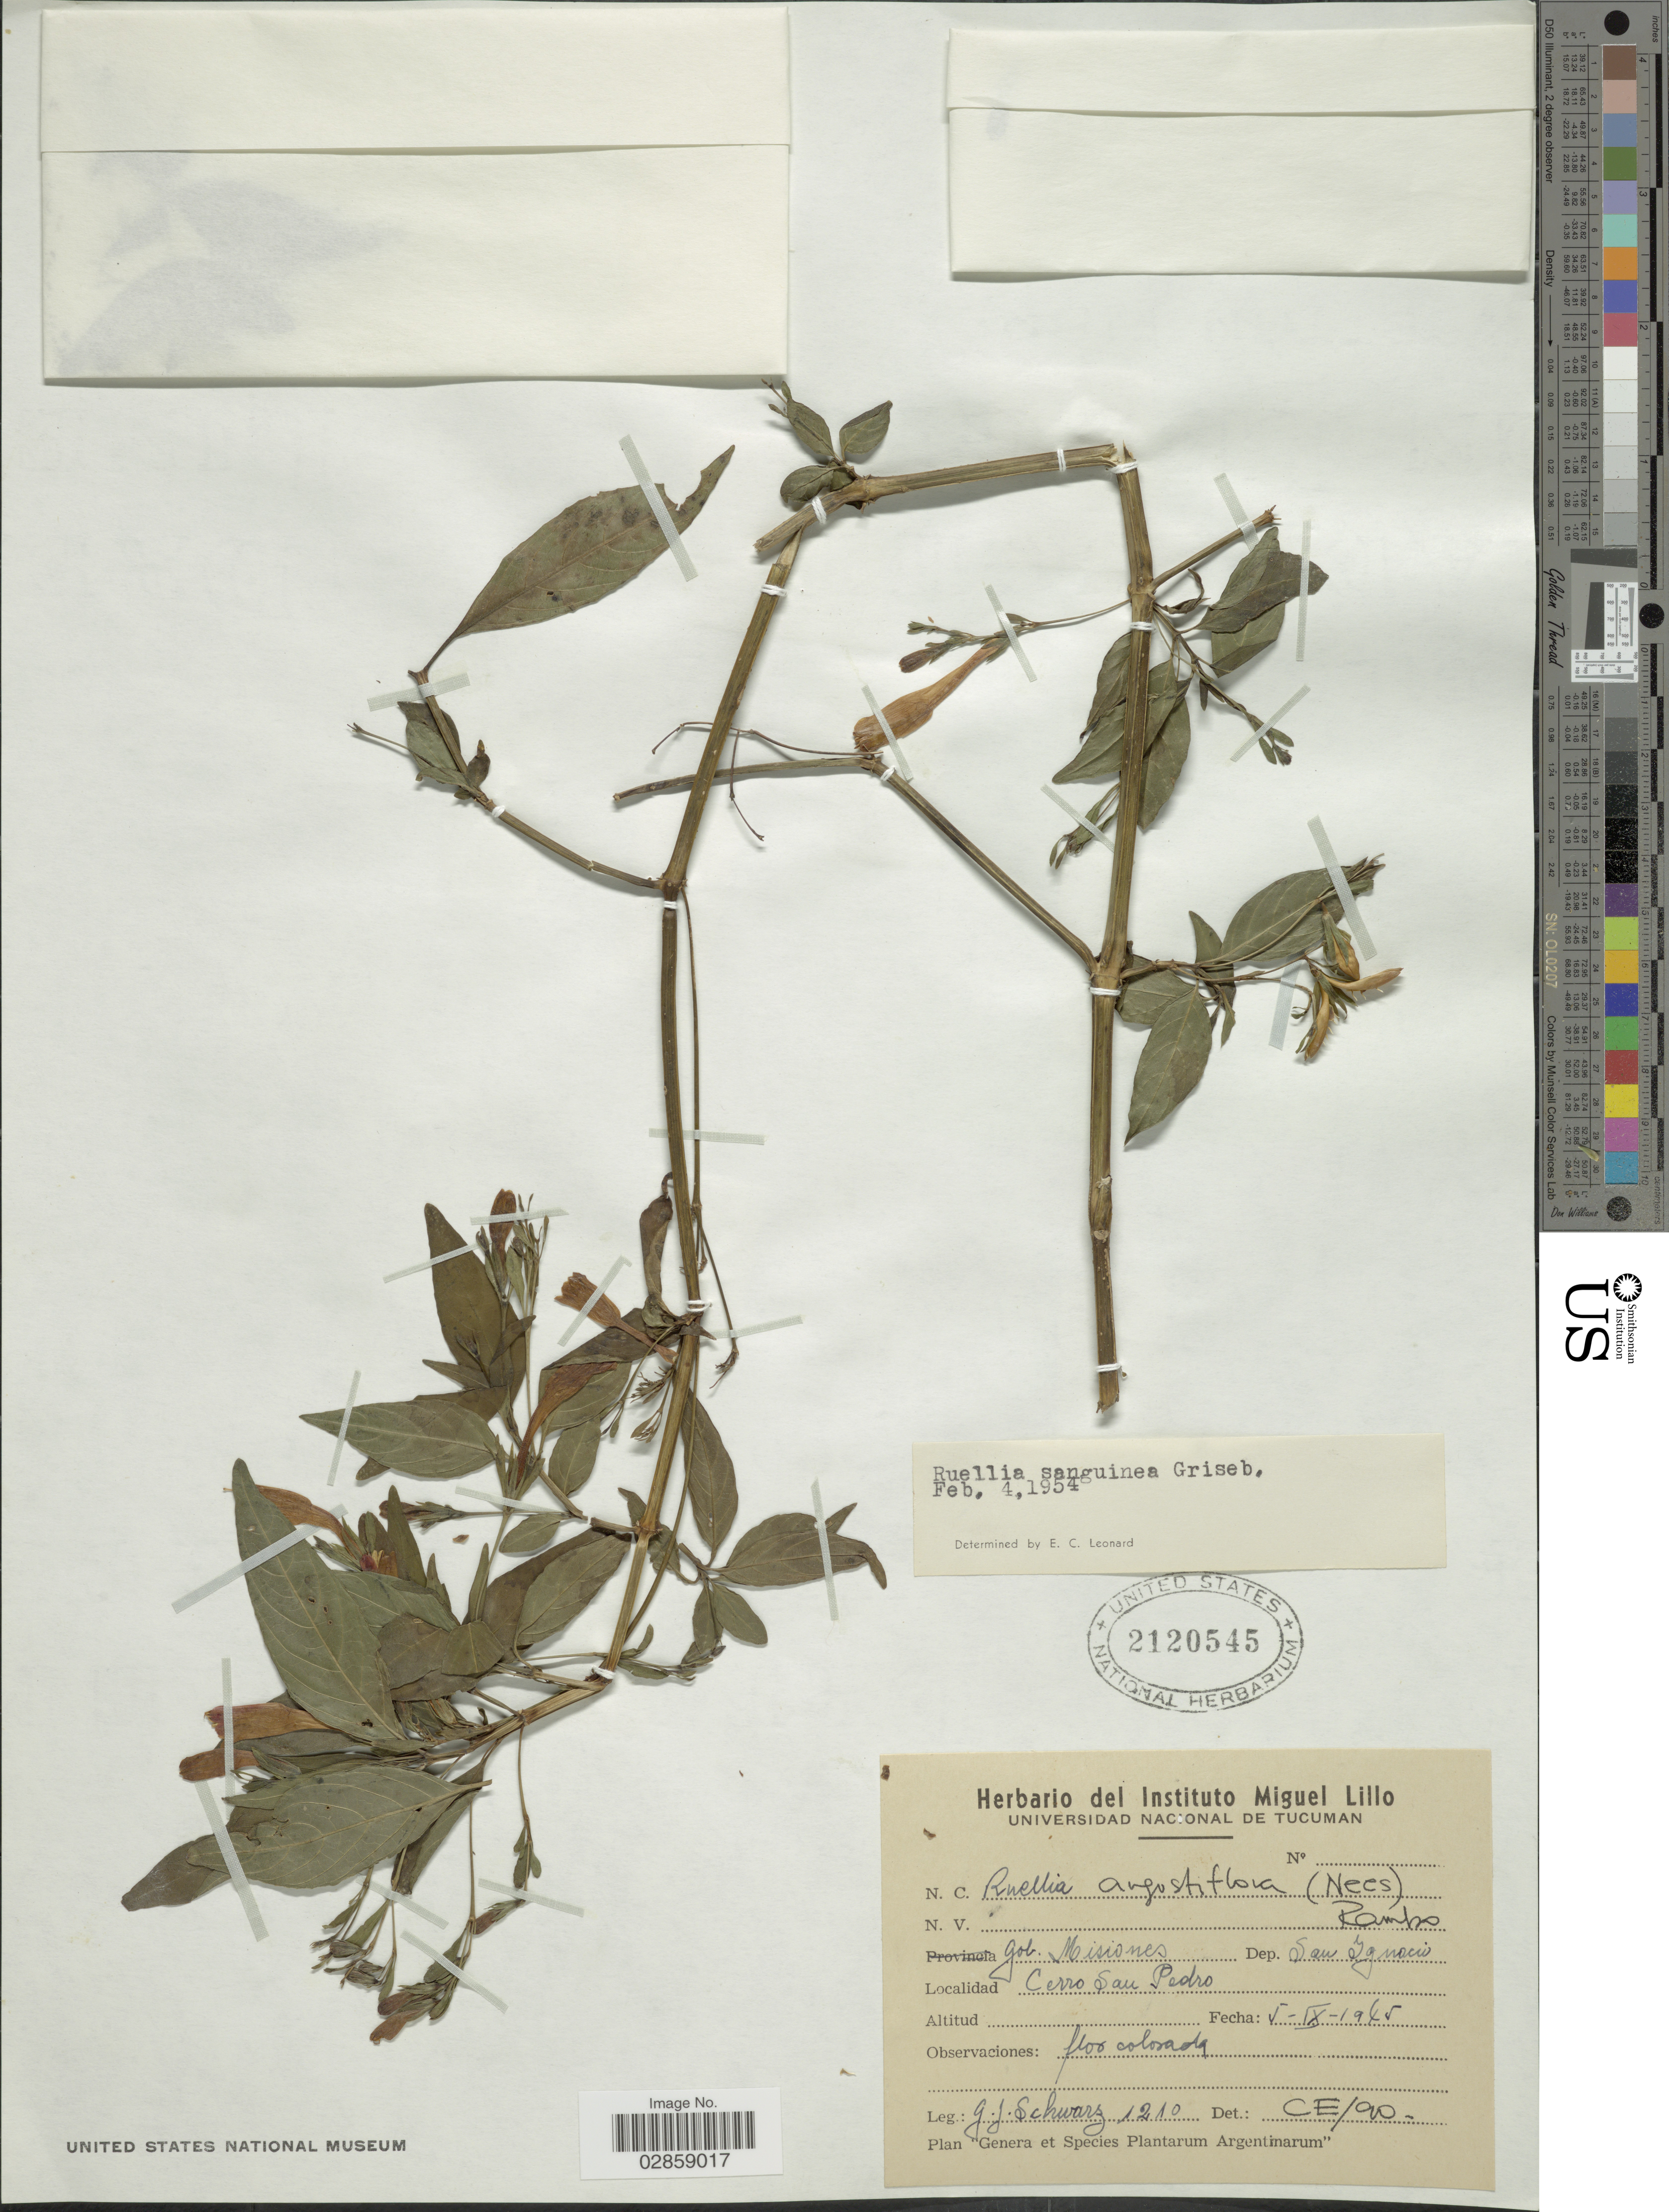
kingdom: Plantae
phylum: Tracheophyta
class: Magnoliopsida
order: Lamiales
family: Acanthaceae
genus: Ruellia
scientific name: Ruellia angustiflora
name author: (Nees) Lindau ex Rambo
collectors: G. J. Schwarz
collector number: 1210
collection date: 1945-09-05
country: Argentina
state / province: Misiones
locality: Gob. Misiones. Dep. San Ignacio. Cerro San Pedro.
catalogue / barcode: US 2120545